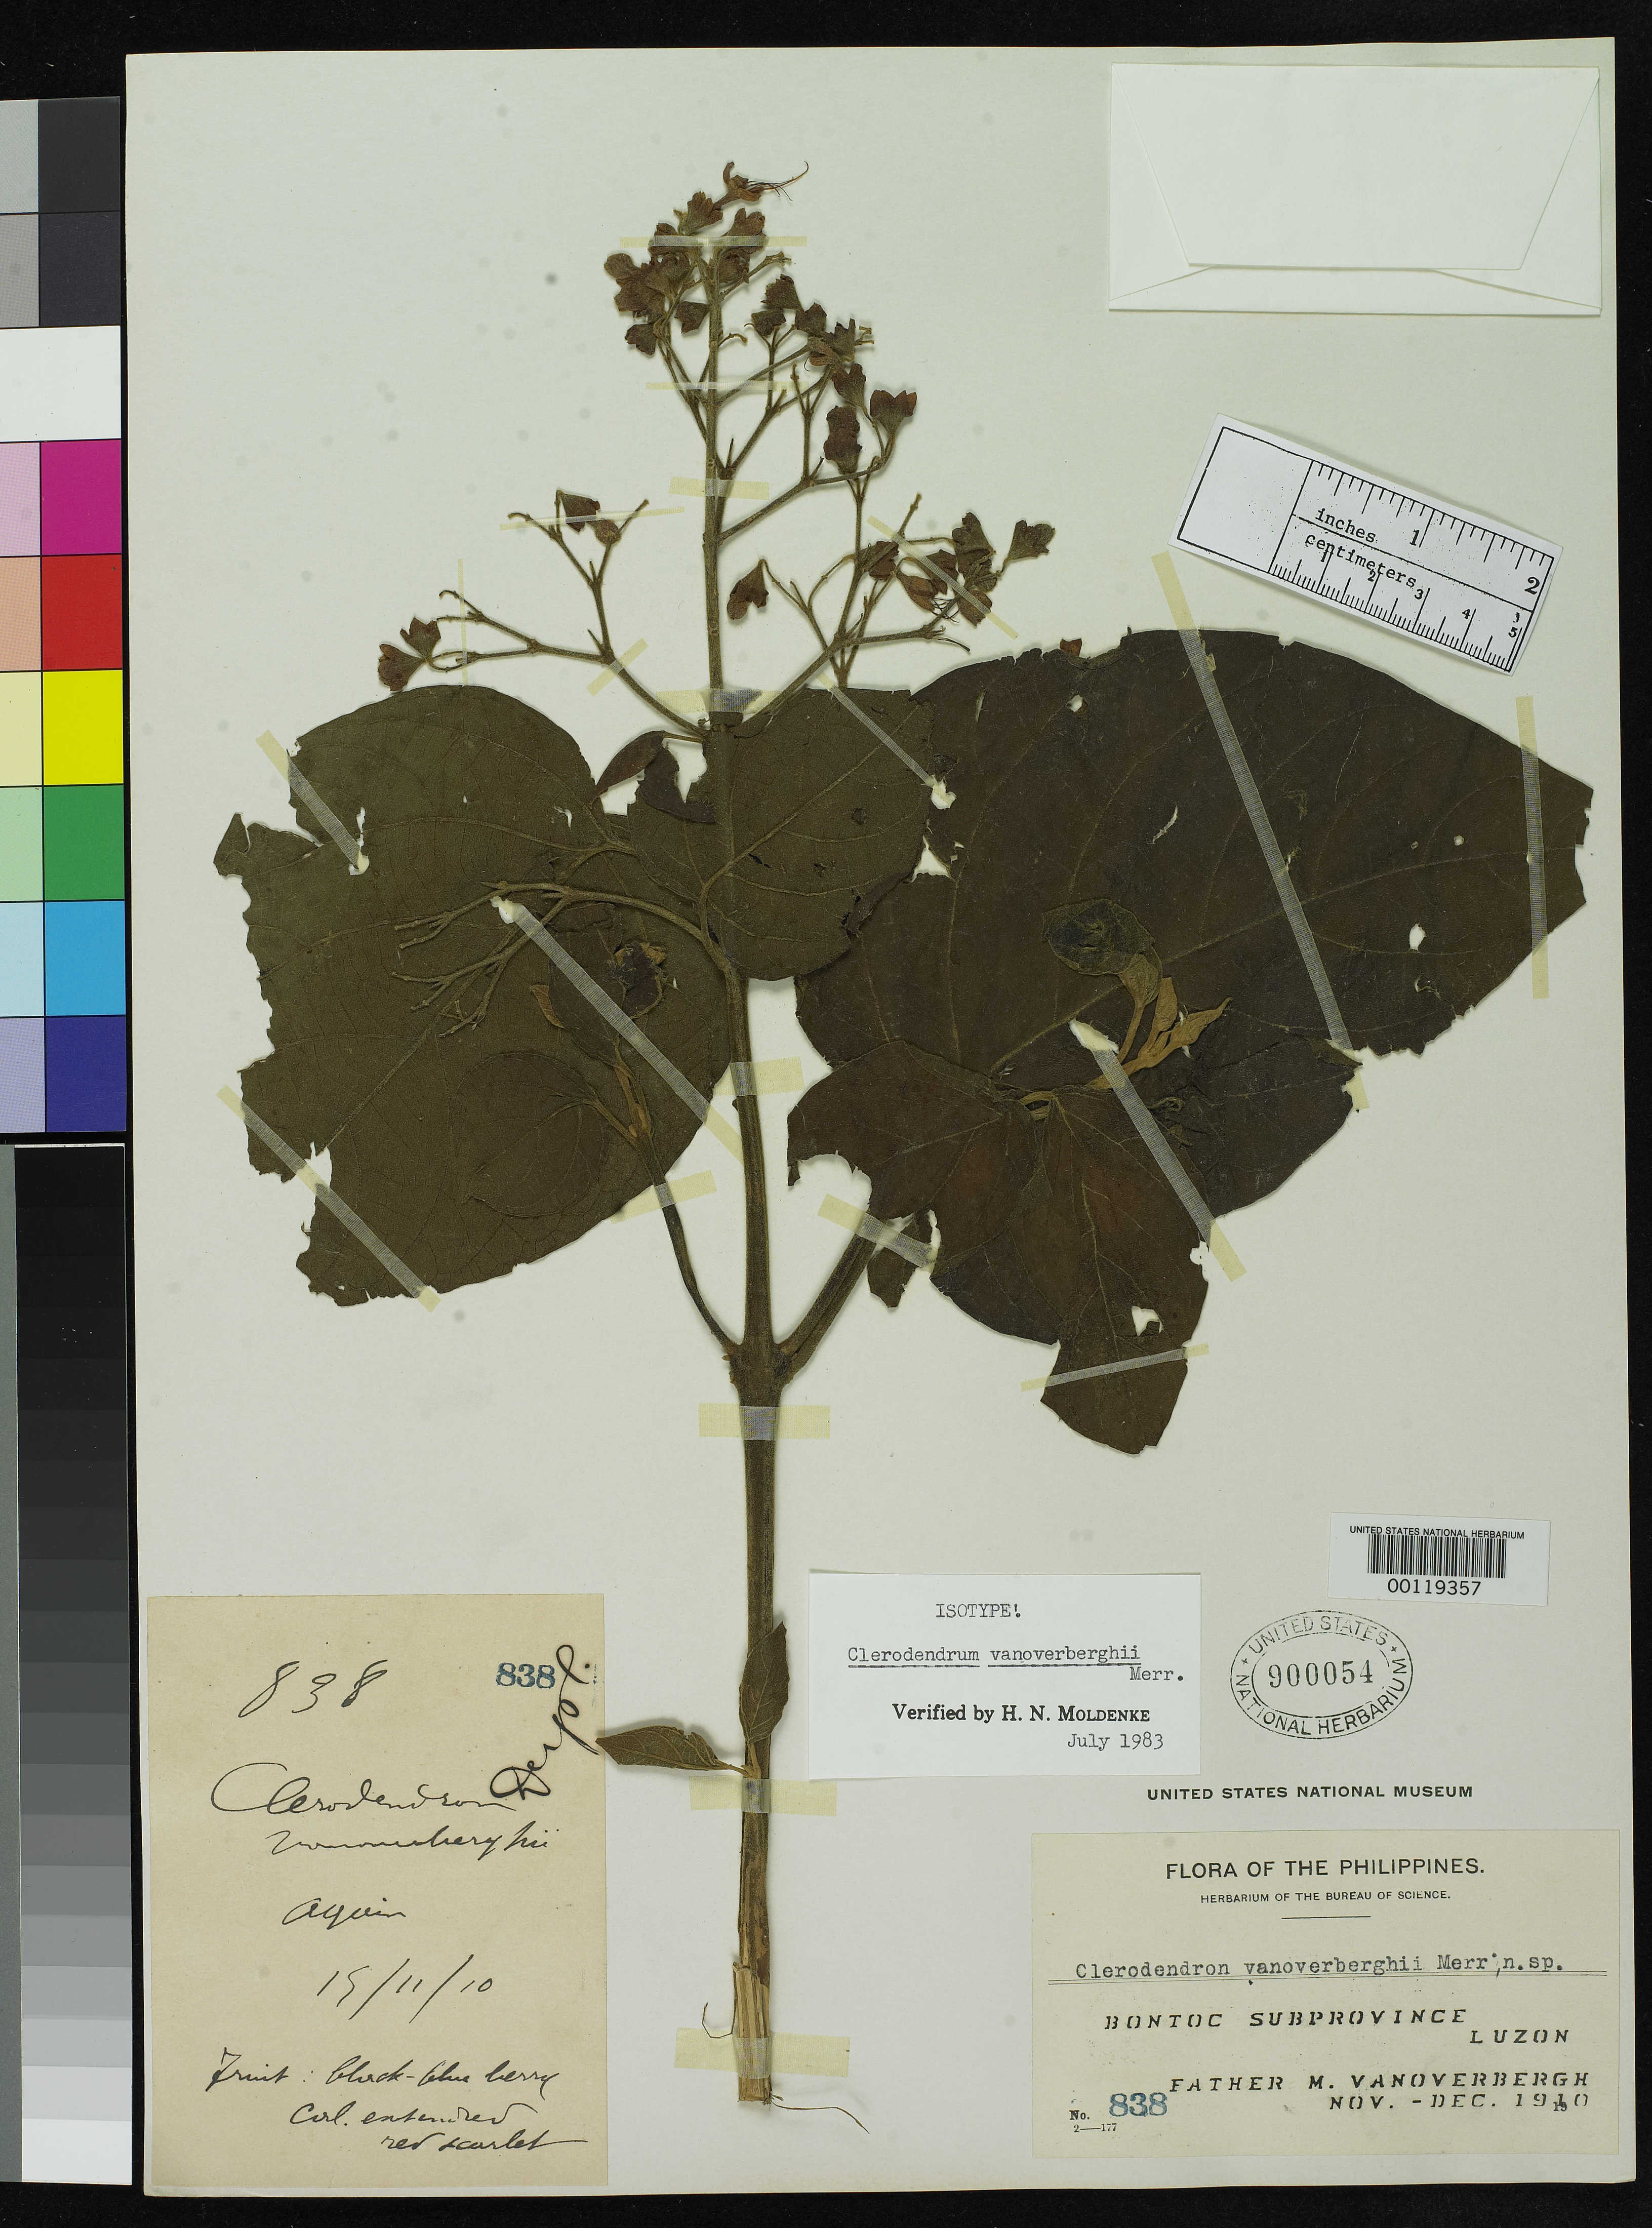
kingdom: Plantae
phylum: Tracheophyta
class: Magnoliopsida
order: Lamiales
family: Lamiaceae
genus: Clerodendrum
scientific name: Clerodendrum vanoverberghii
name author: Merr.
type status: Isotype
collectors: M. Vanoverbergh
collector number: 838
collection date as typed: Nov 1910 to -- Dec 1940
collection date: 1910-11/1940-12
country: Philippines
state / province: Cordillera (Administrative Region)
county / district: Mountain province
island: Luzon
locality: Bontoc Subprov.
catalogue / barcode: US 900054